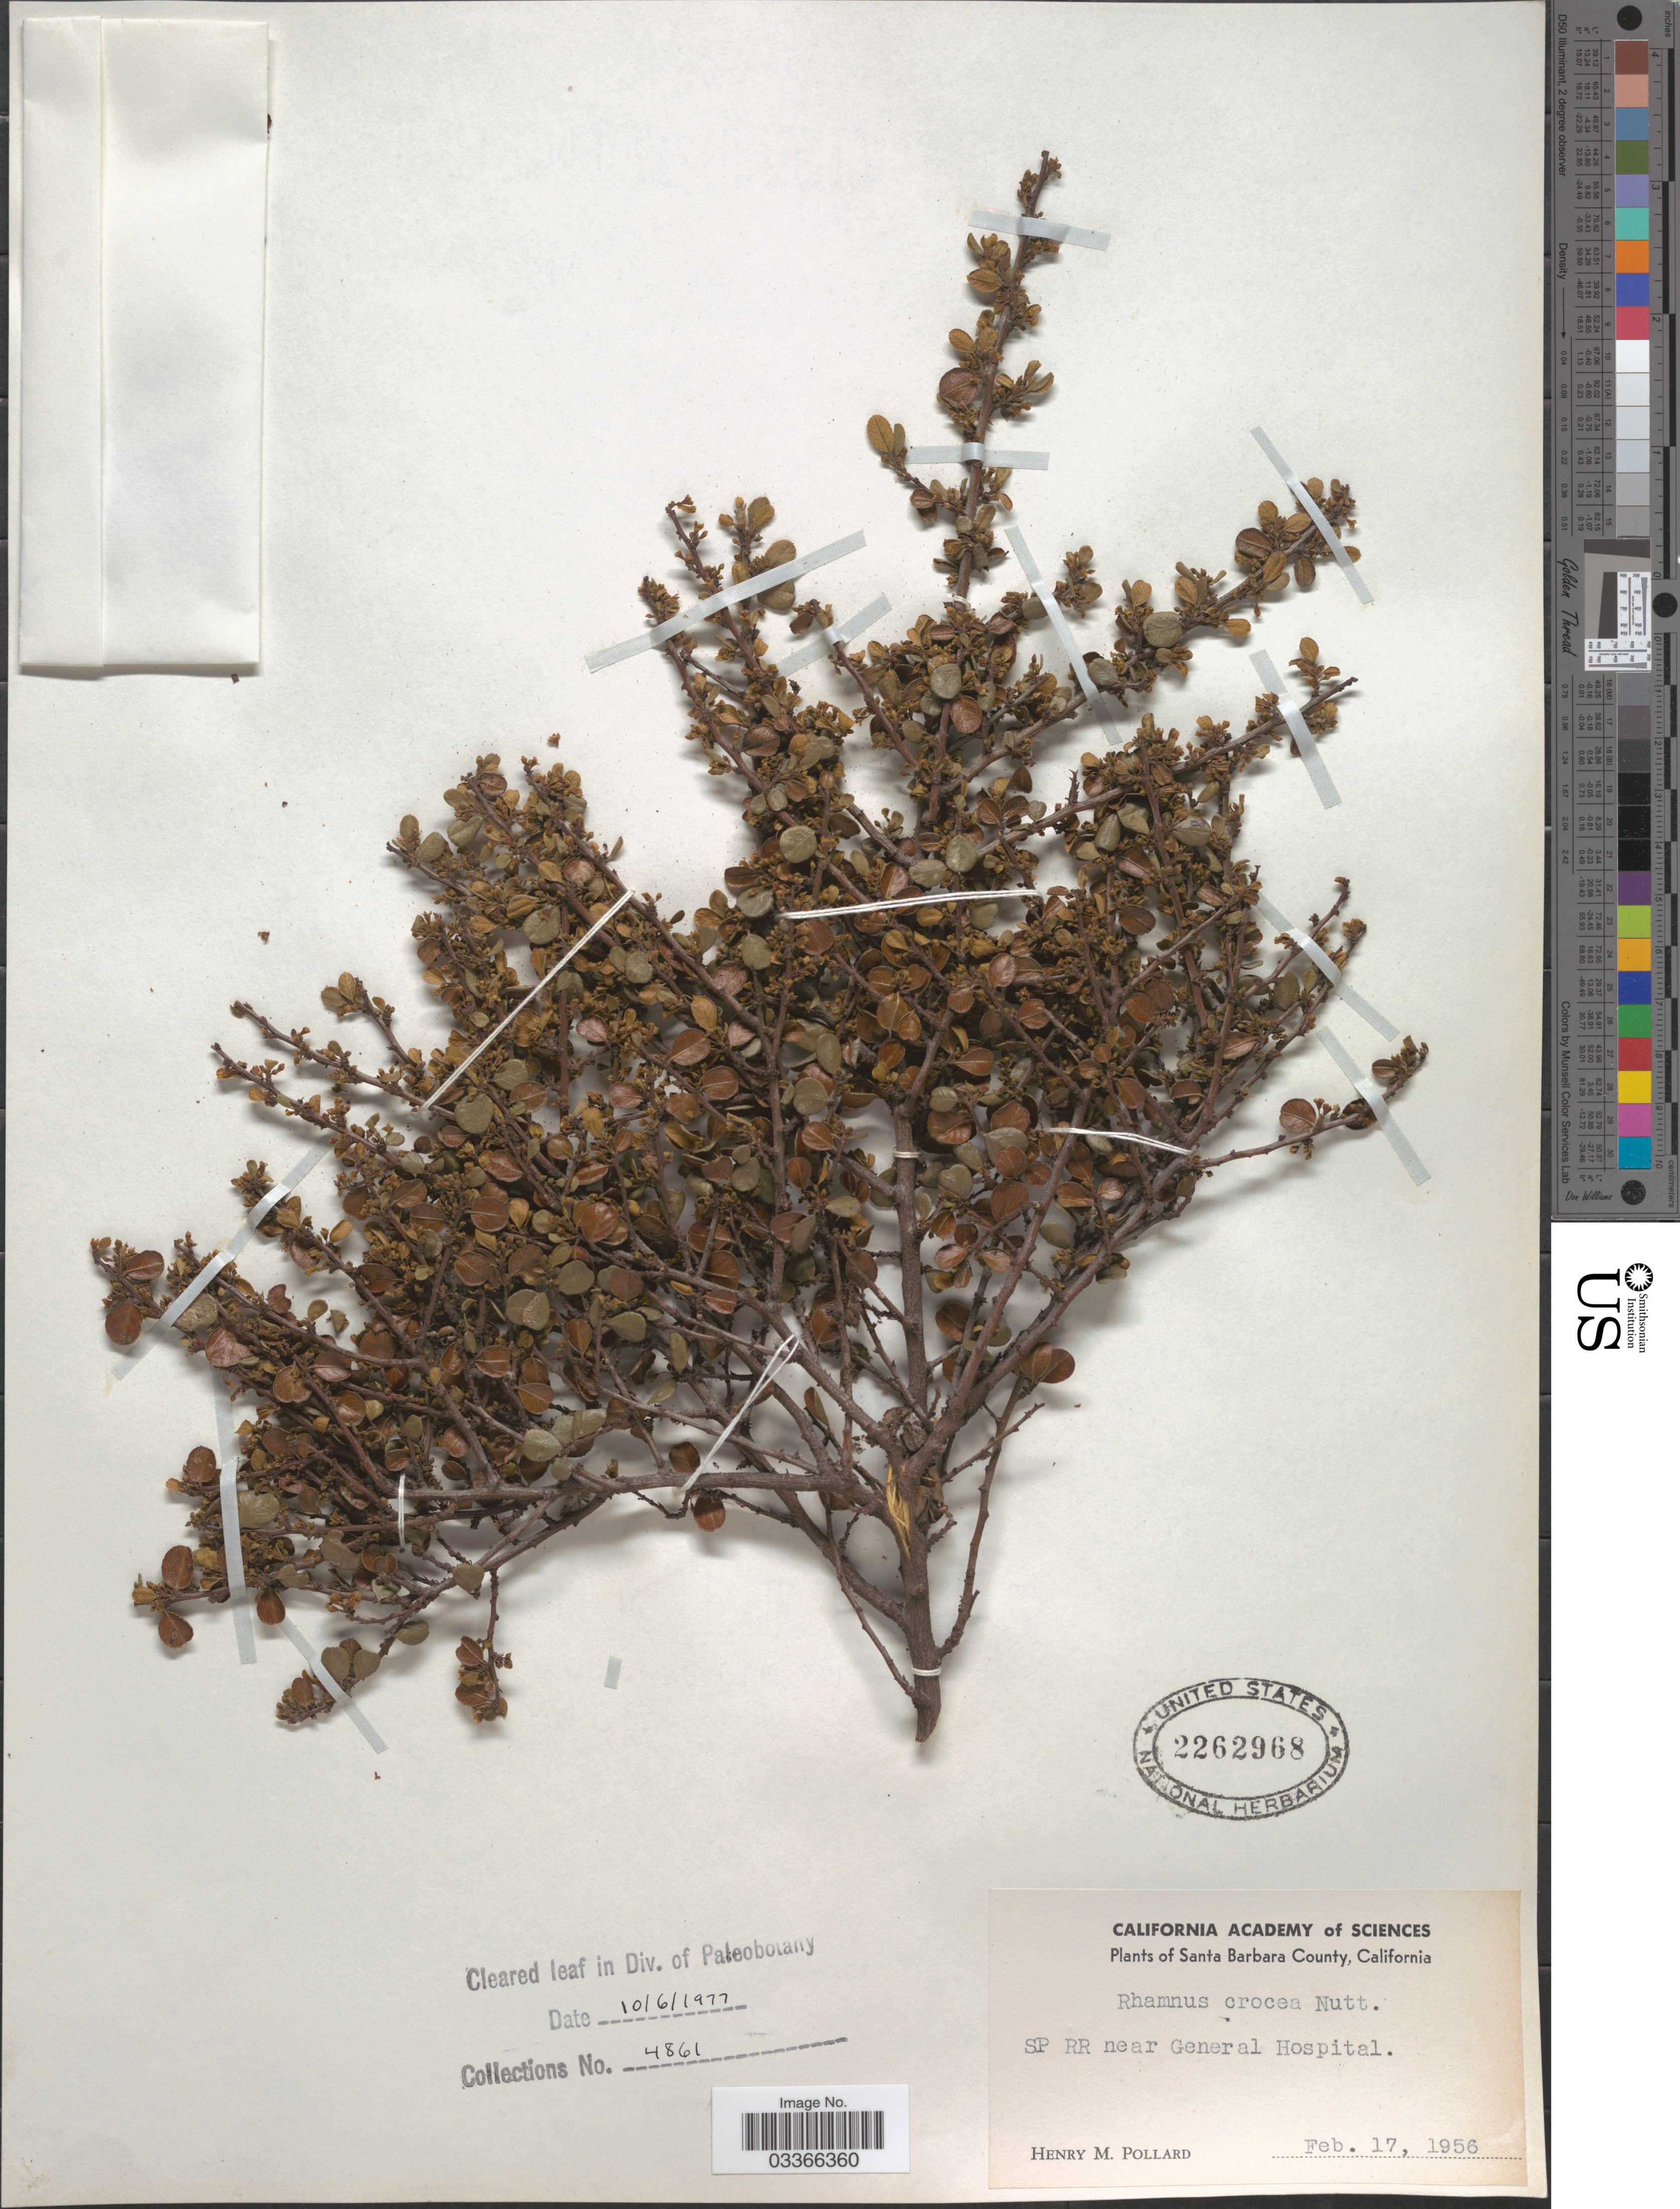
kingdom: Plantae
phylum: Tracheophyta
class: Magnoliopsida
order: Rosales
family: Rhamnaceae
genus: Rhamnus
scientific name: Rhamnus crocea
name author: Nutt.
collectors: H. M. Pollard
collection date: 1956-02-17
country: United States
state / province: California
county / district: Santa Barbara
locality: Santa Barbara County. SP RR near General Hospital.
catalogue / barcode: US 2262968